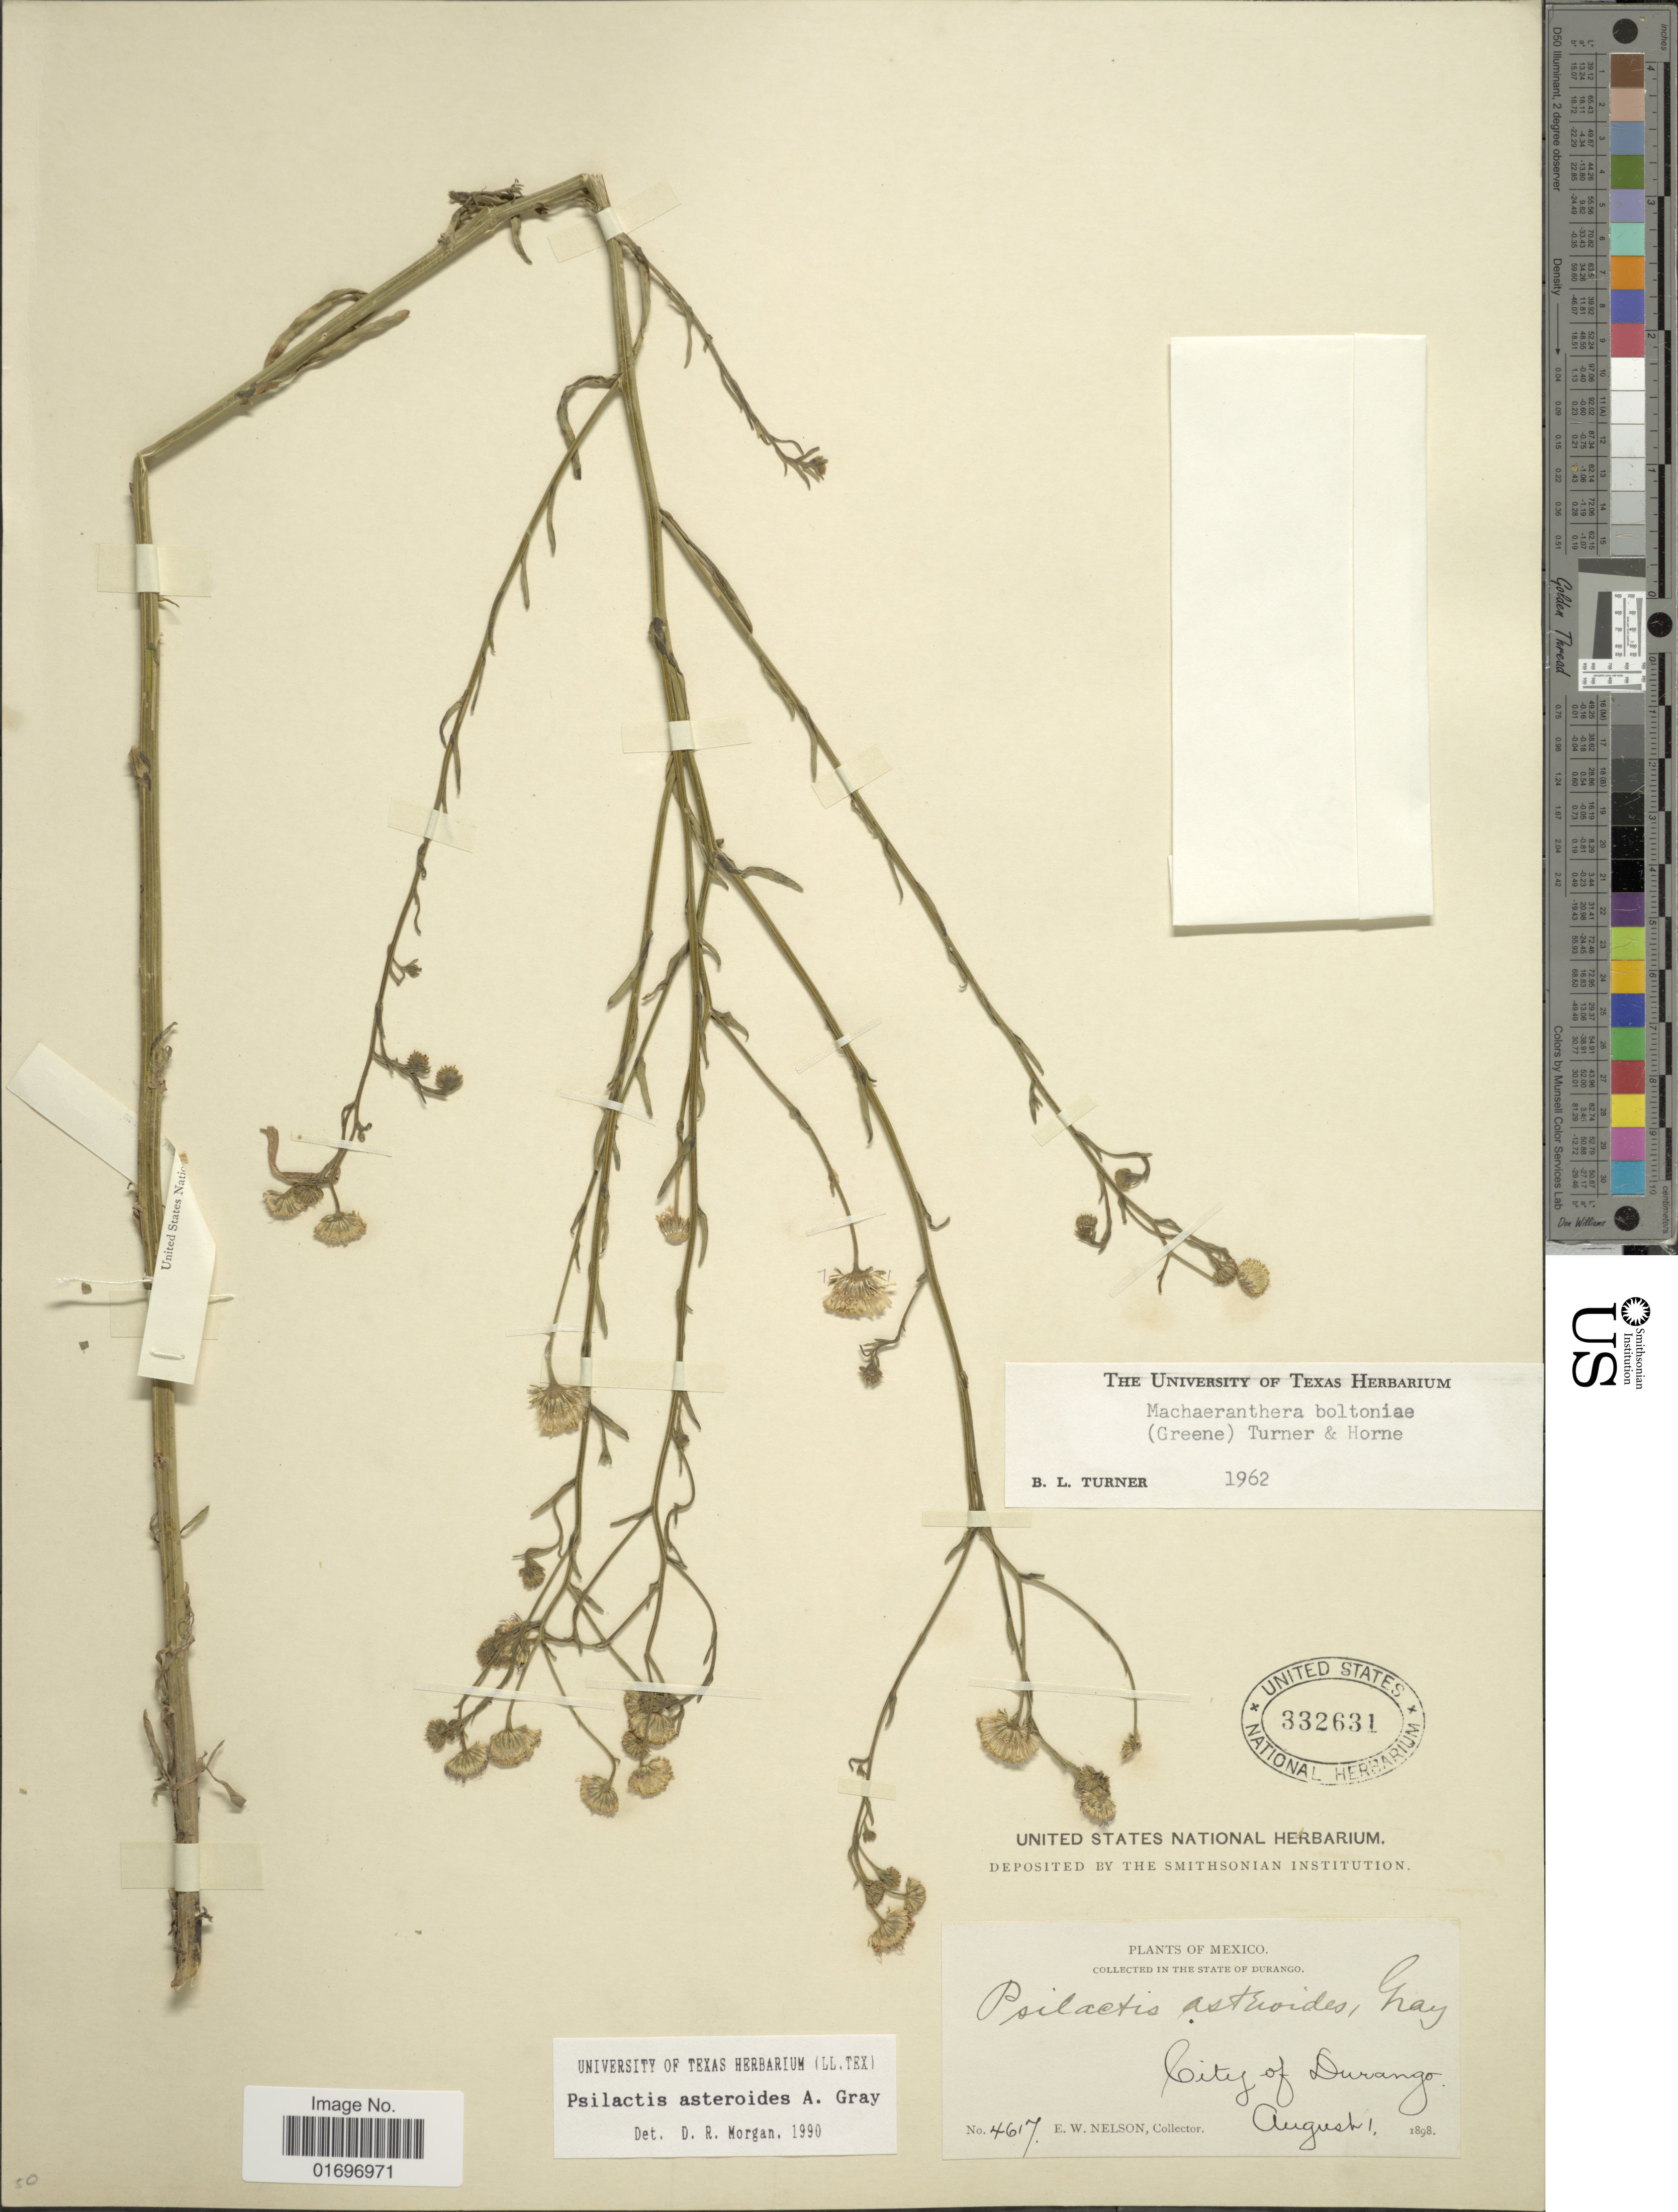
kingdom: Plantae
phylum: Tracheophyta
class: Magnoliopsida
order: Asterales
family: Asteraceae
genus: Psilactis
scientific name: Psilactis asteroides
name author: A. Gray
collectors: E. W. Nelson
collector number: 4617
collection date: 1898-08-01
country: Mexico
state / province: Durango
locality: In the State of Durango. City of Durango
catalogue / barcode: US 332631